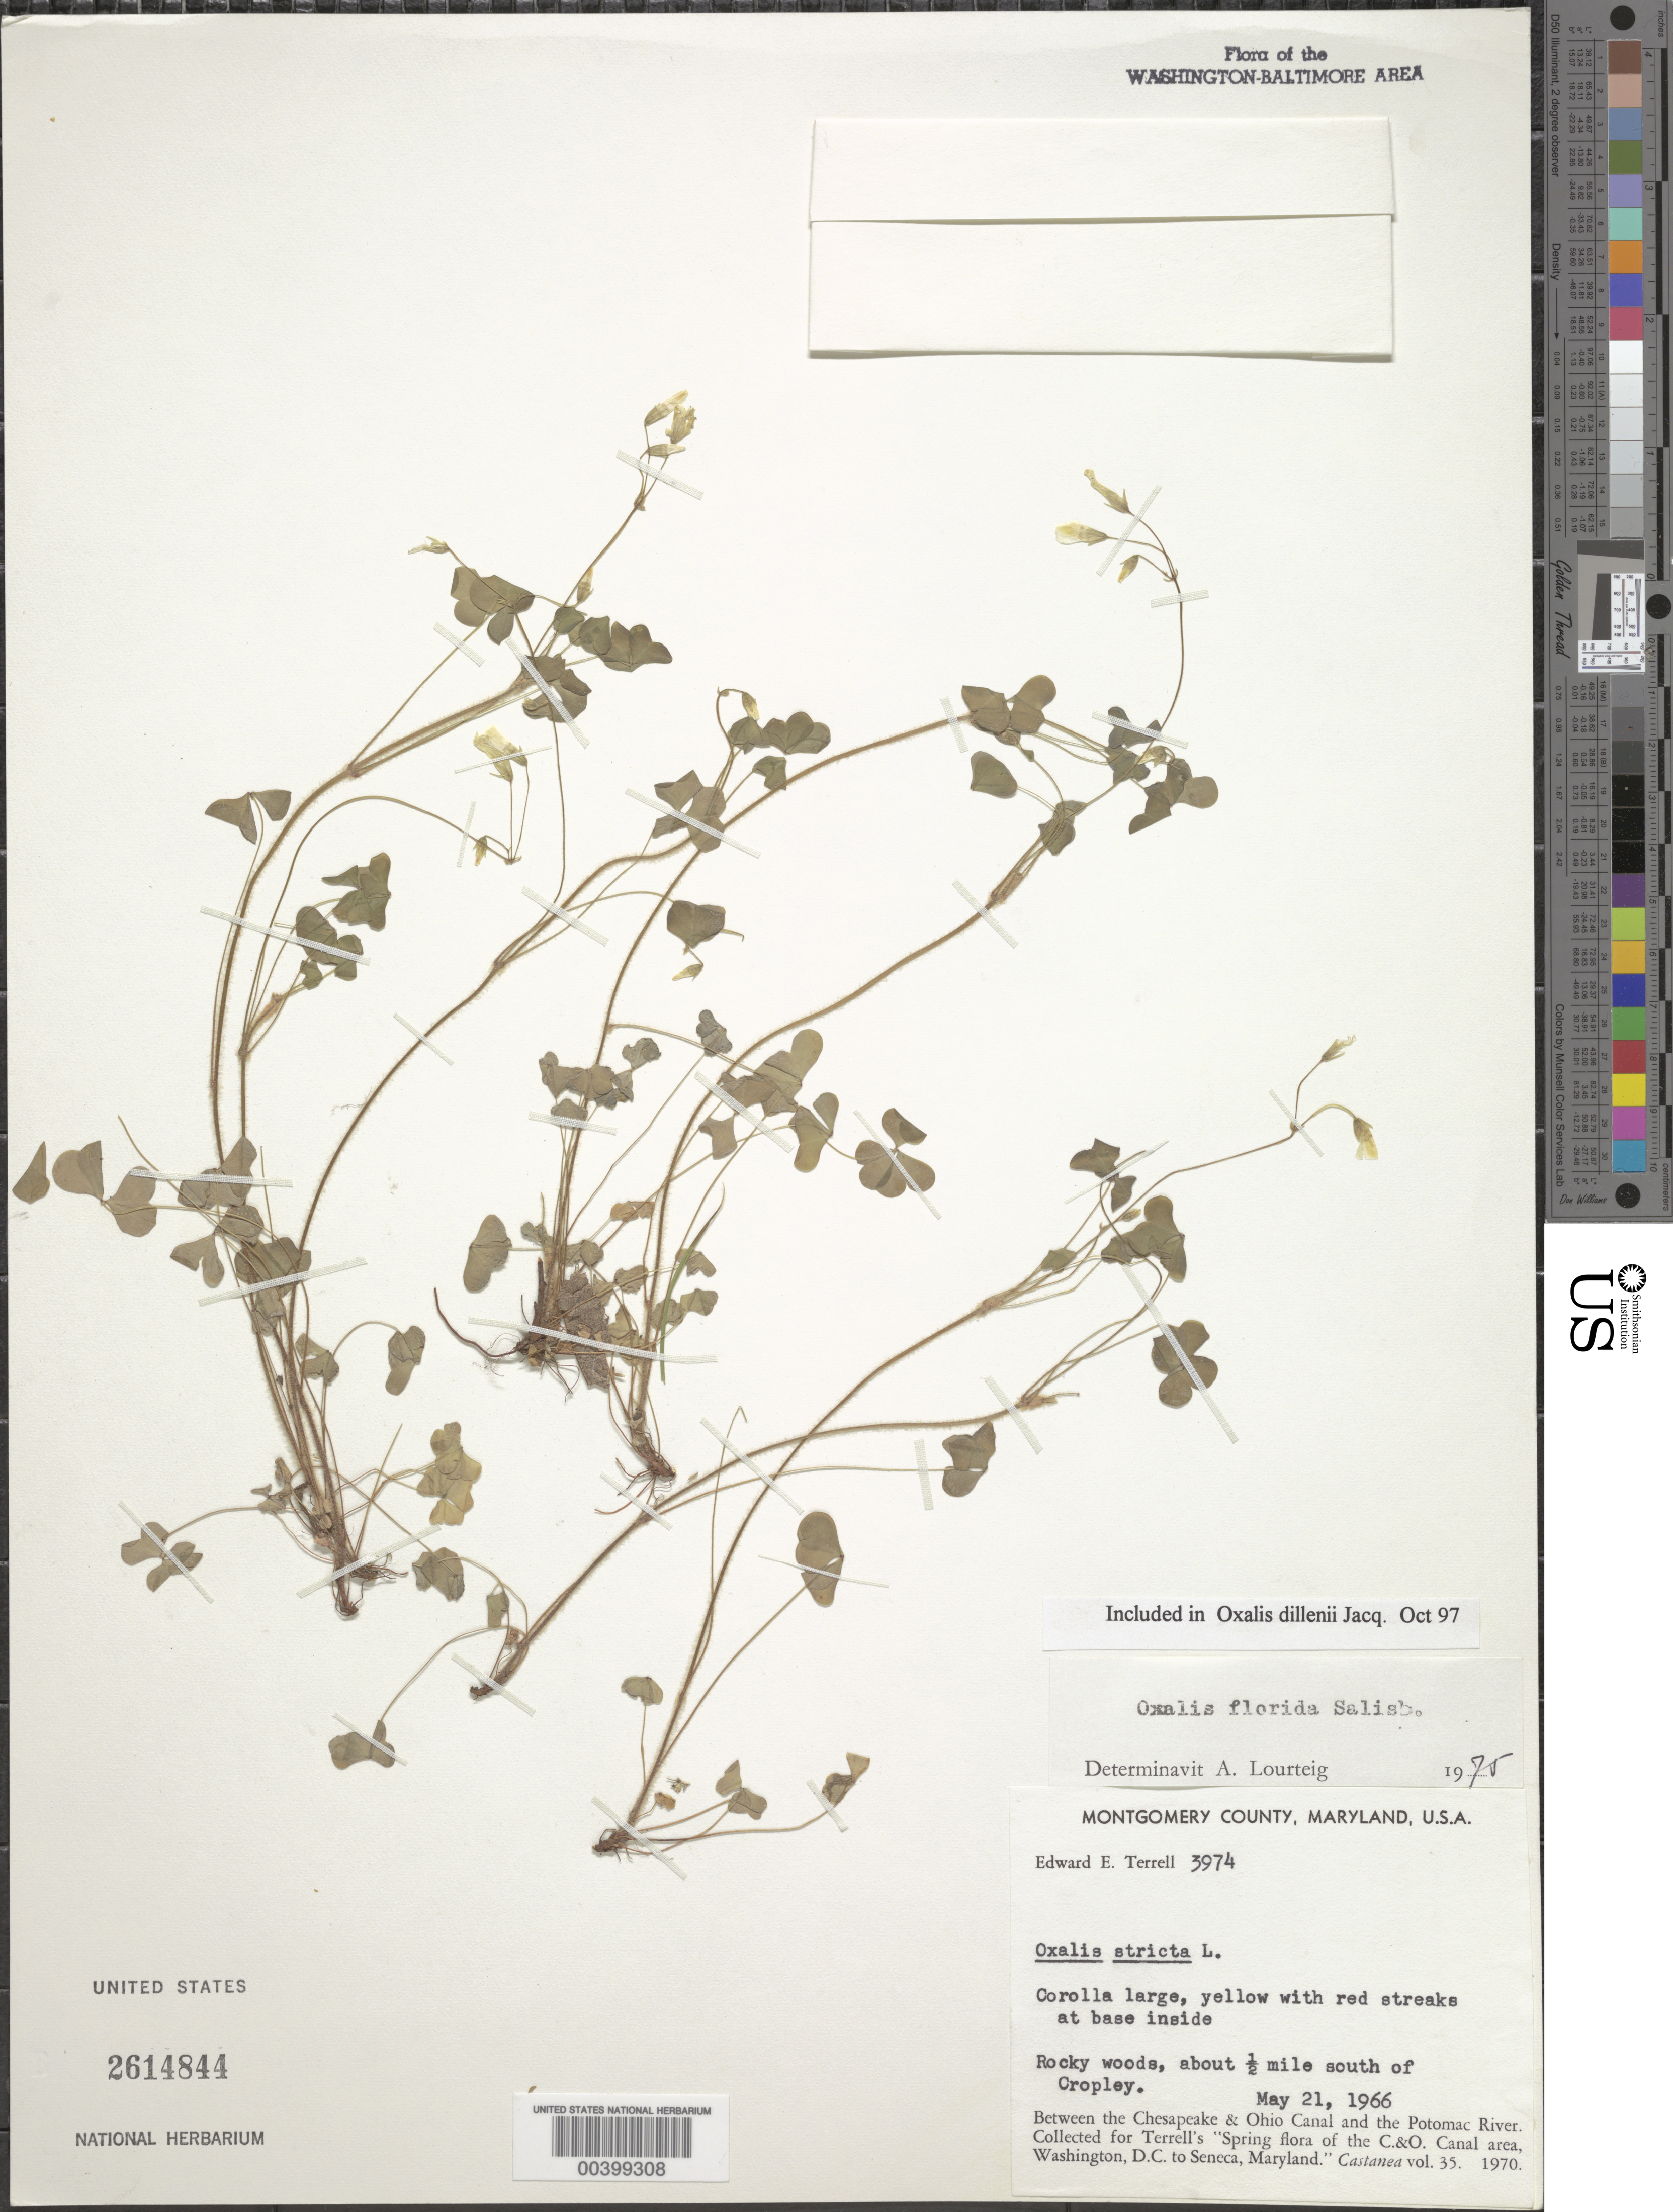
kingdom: Plantae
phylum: Tracheophyta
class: Magnoliopsida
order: Oxalidales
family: Oxalidaceae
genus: Oxalis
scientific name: Oxalis dillenii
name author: Jacq.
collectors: E. E. Terrell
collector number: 3974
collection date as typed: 21 May 1966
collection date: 1966-05-21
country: United States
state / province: Maryland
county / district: Montgomery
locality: South of Cropley C. & O. Canal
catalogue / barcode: US 2614844